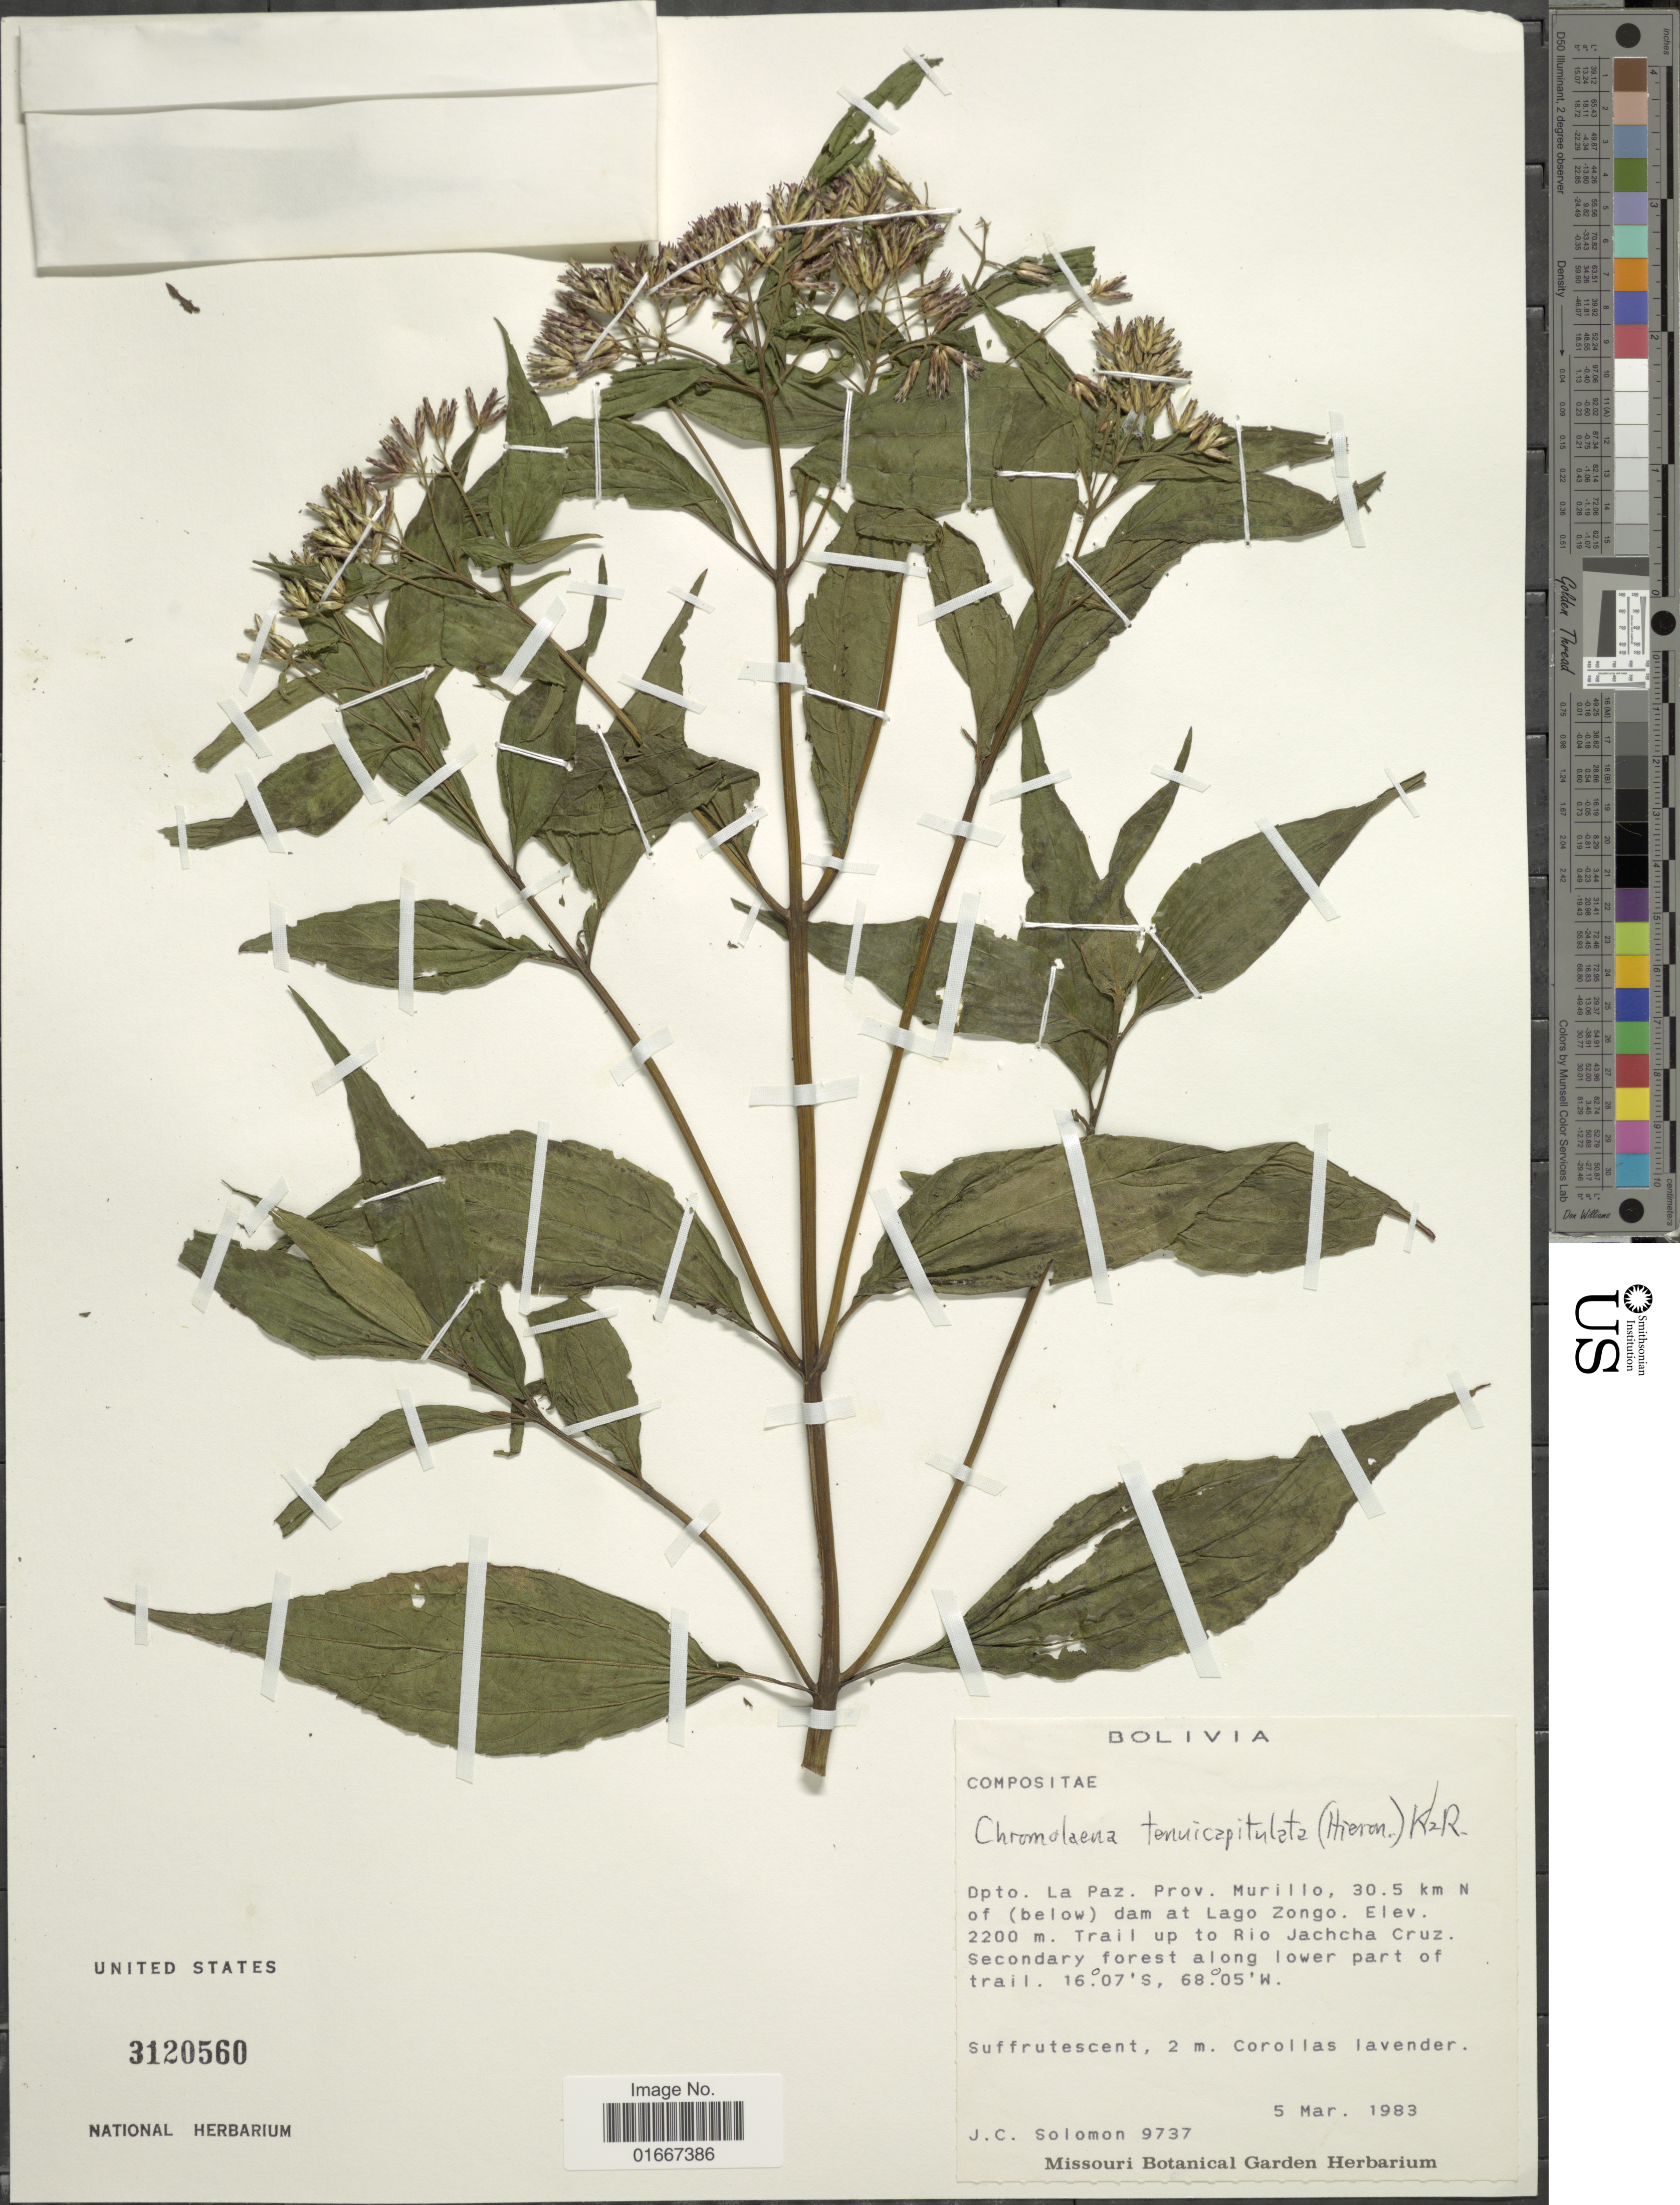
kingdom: Plantae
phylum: Tracheophyta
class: Magnoliopsida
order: Asterales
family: Asteraceae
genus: Chromolaena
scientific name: Chromolaena tenuicapitulata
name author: (Hieron.) R.M. King & H. Rob.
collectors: J. C. Solomon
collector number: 9737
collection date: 1983-03-05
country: Bolivia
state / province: La Paz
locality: Prov. Murillo, 30.5 km N of (below) dam at Lago Zongo. Trail up to Rio Jachcha Cruz. Secondary forest along lower part of trail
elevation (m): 2200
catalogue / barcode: US 3120560